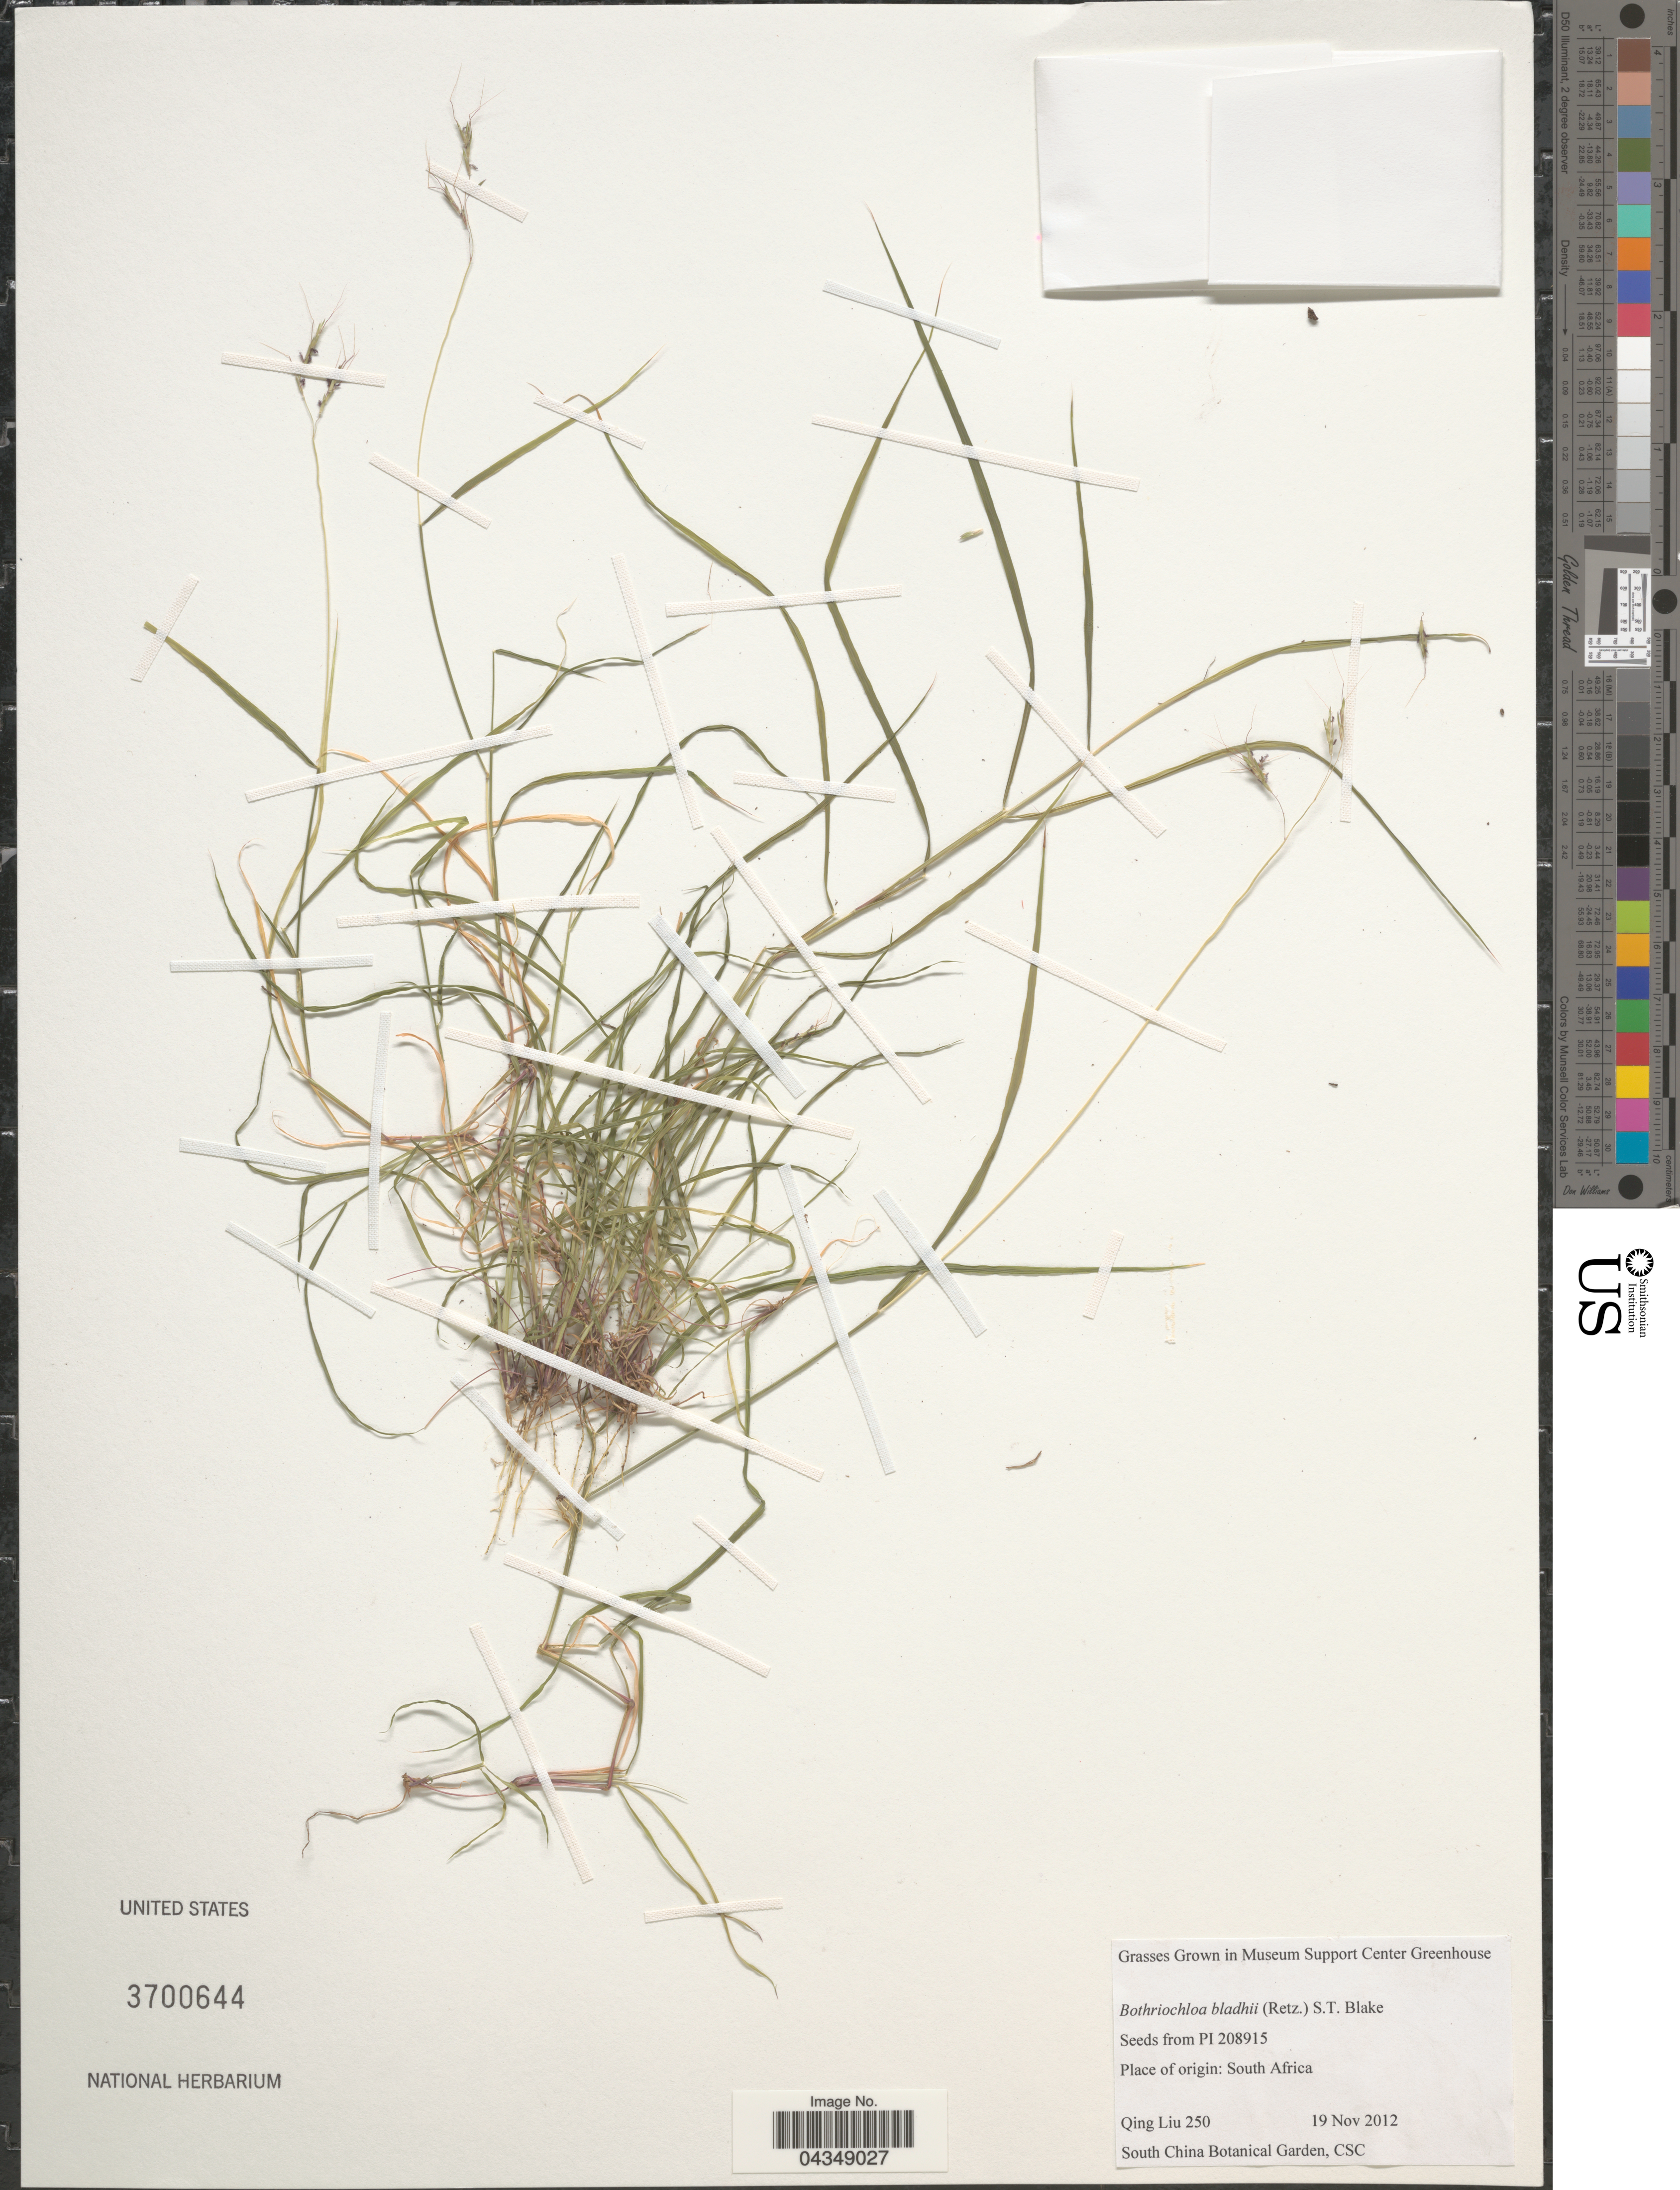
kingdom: Plantae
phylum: Tracheophyta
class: Liliopsida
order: Poales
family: Poaceae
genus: Bothriochloa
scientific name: Bothriochloa bladhii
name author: (Retz.) S.T. Blake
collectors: Q. Liu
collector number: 250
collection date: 2012-11-19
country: China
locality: In Museum Support Center Greenhouse.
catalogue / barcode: US 3700644